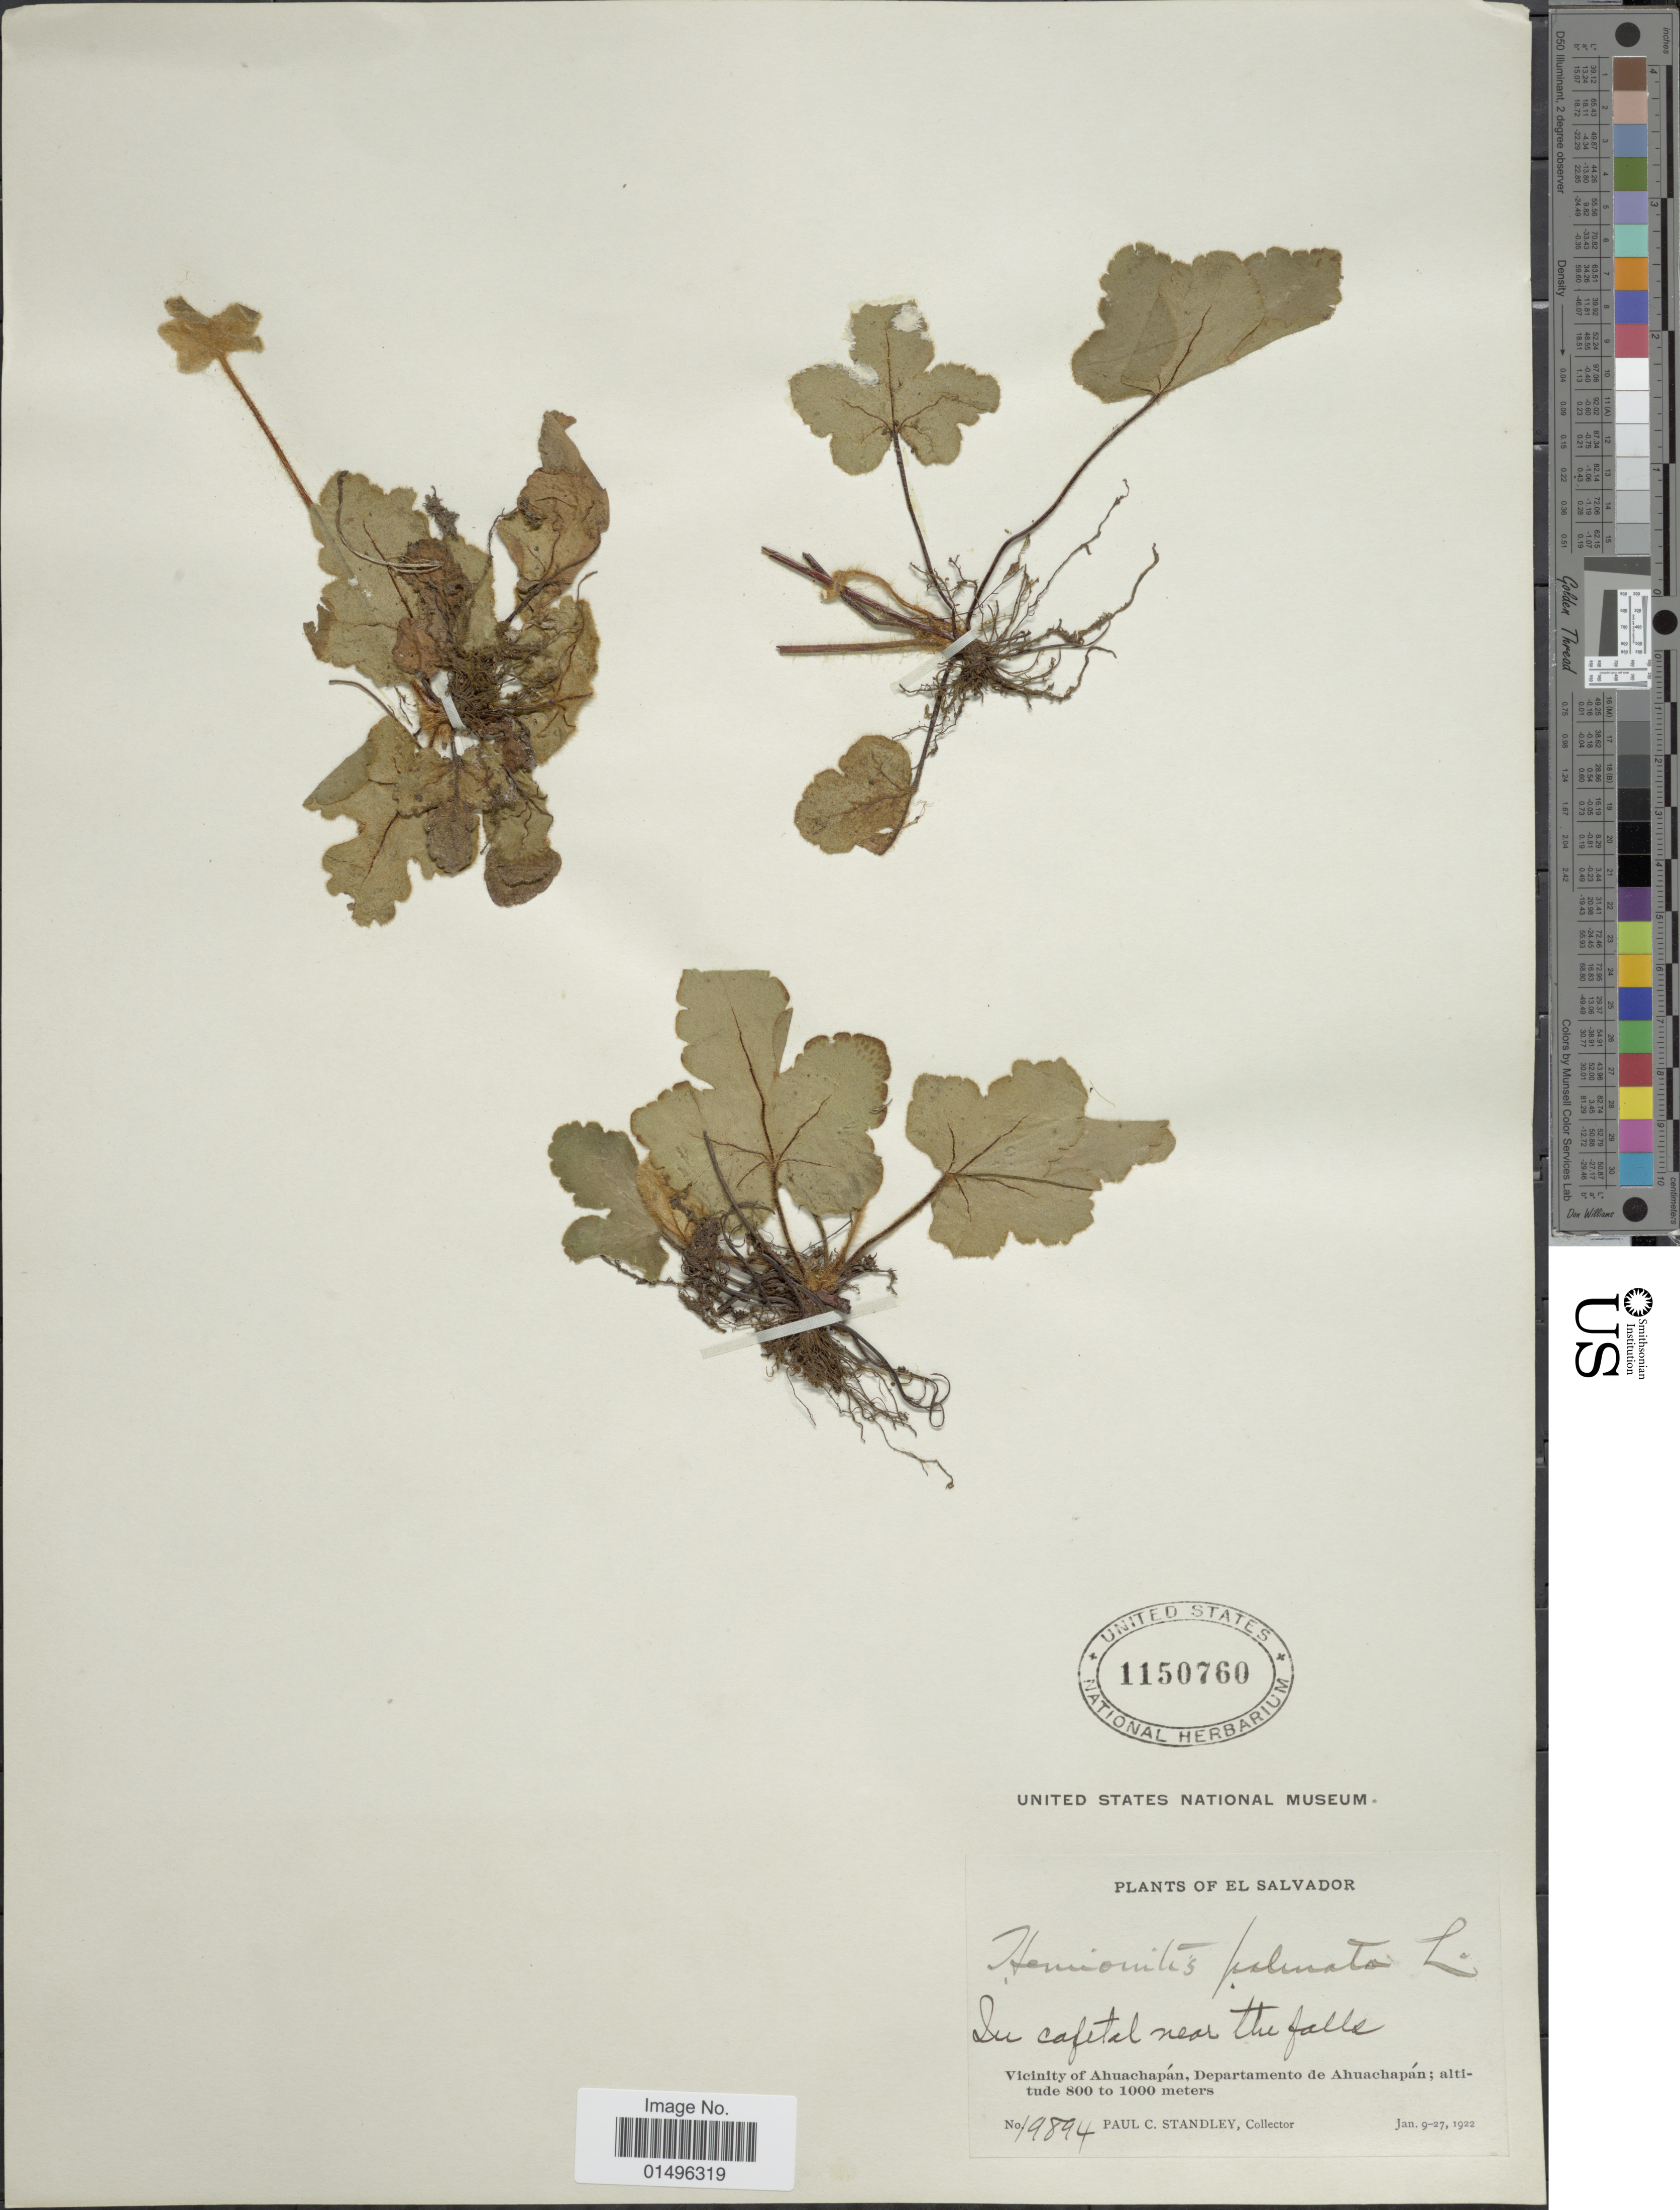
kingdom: Plantae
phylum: Tracheophyta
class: Polypodiopsida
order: Polypodiales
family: Pteridaceae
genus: Hemionitis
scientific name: Hemionitis palmata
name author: L.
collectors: P. C. Standley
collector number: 19894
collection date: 1922-01-09/1922-01-27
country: El Salvador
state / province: Ahuachapan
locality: El Salvador, Vicinity of Ahuachapan, Departamento de Ahuachapan.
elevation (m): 800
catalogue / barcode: US 1150760